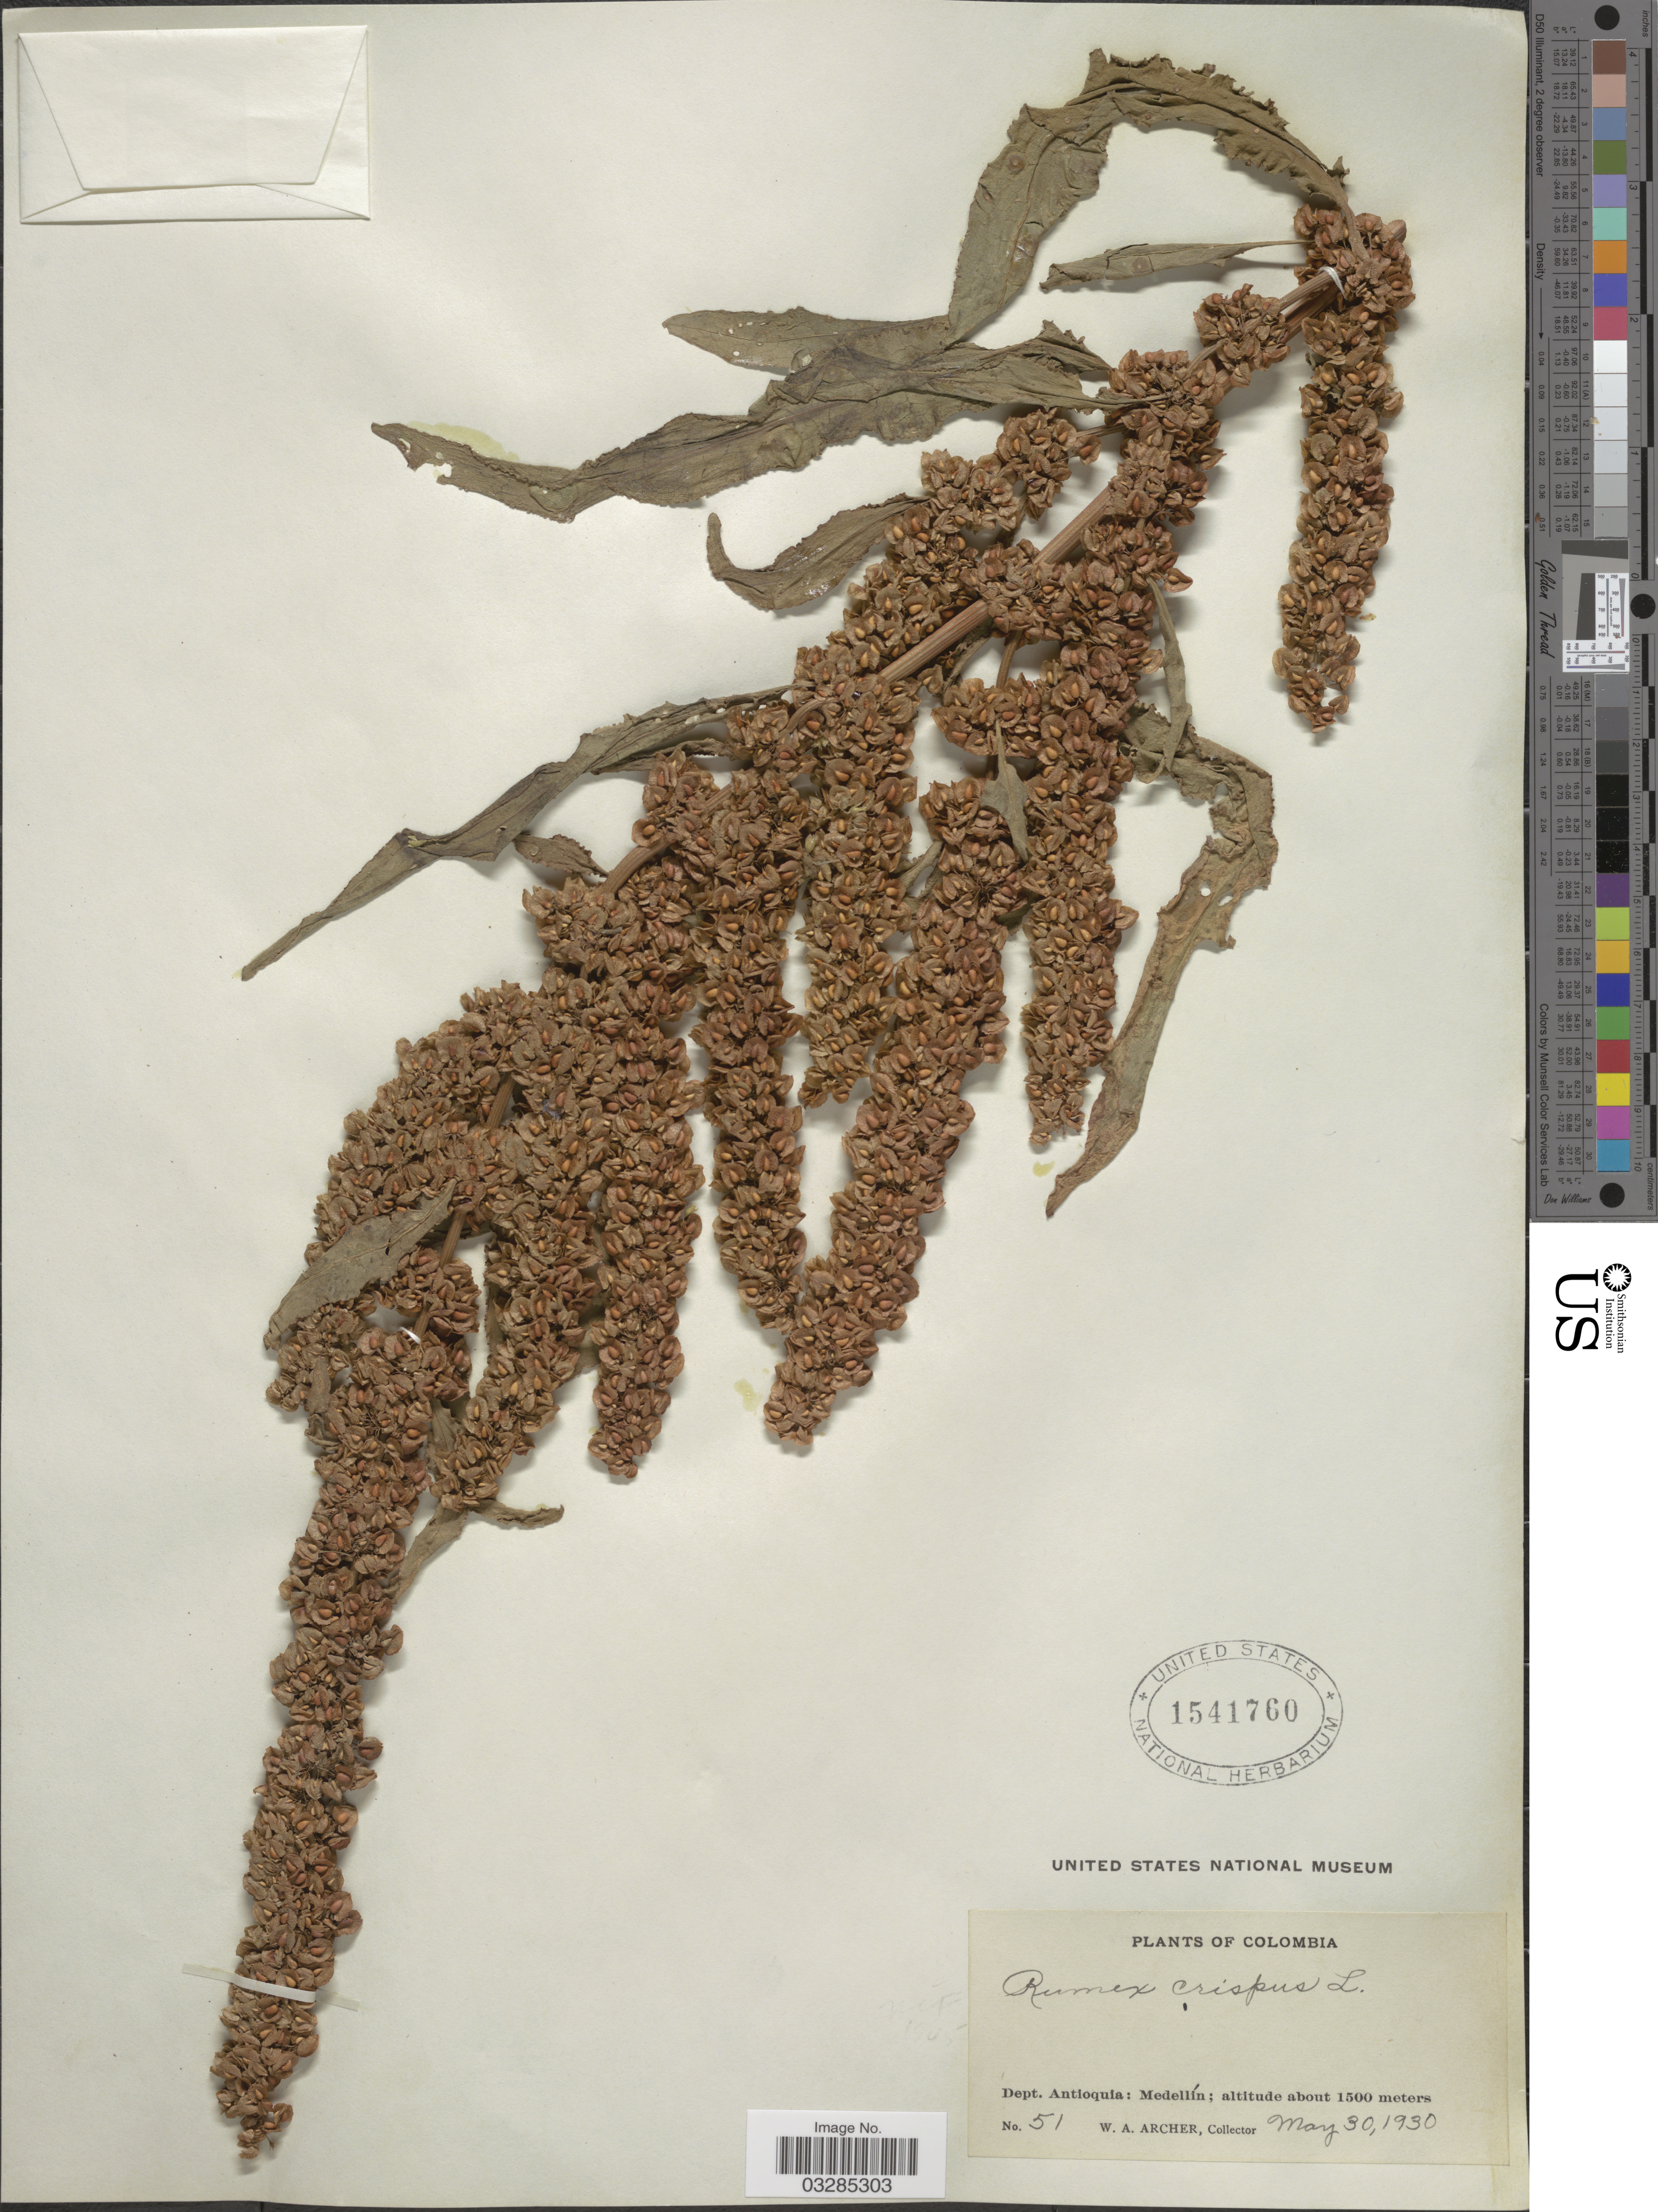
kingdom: Plantae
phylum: Tracheophyta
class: Magnoliopsida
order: Caryophyllales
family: Polygonaceae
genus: Rumex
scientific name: Rumex crispus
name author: L.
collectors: W. Archer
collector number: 51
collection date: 1930-05-30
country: Colombia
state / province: Antioquia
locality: Dept. Antioquia: Medellín.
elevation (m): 1500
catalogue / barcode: US 1541760